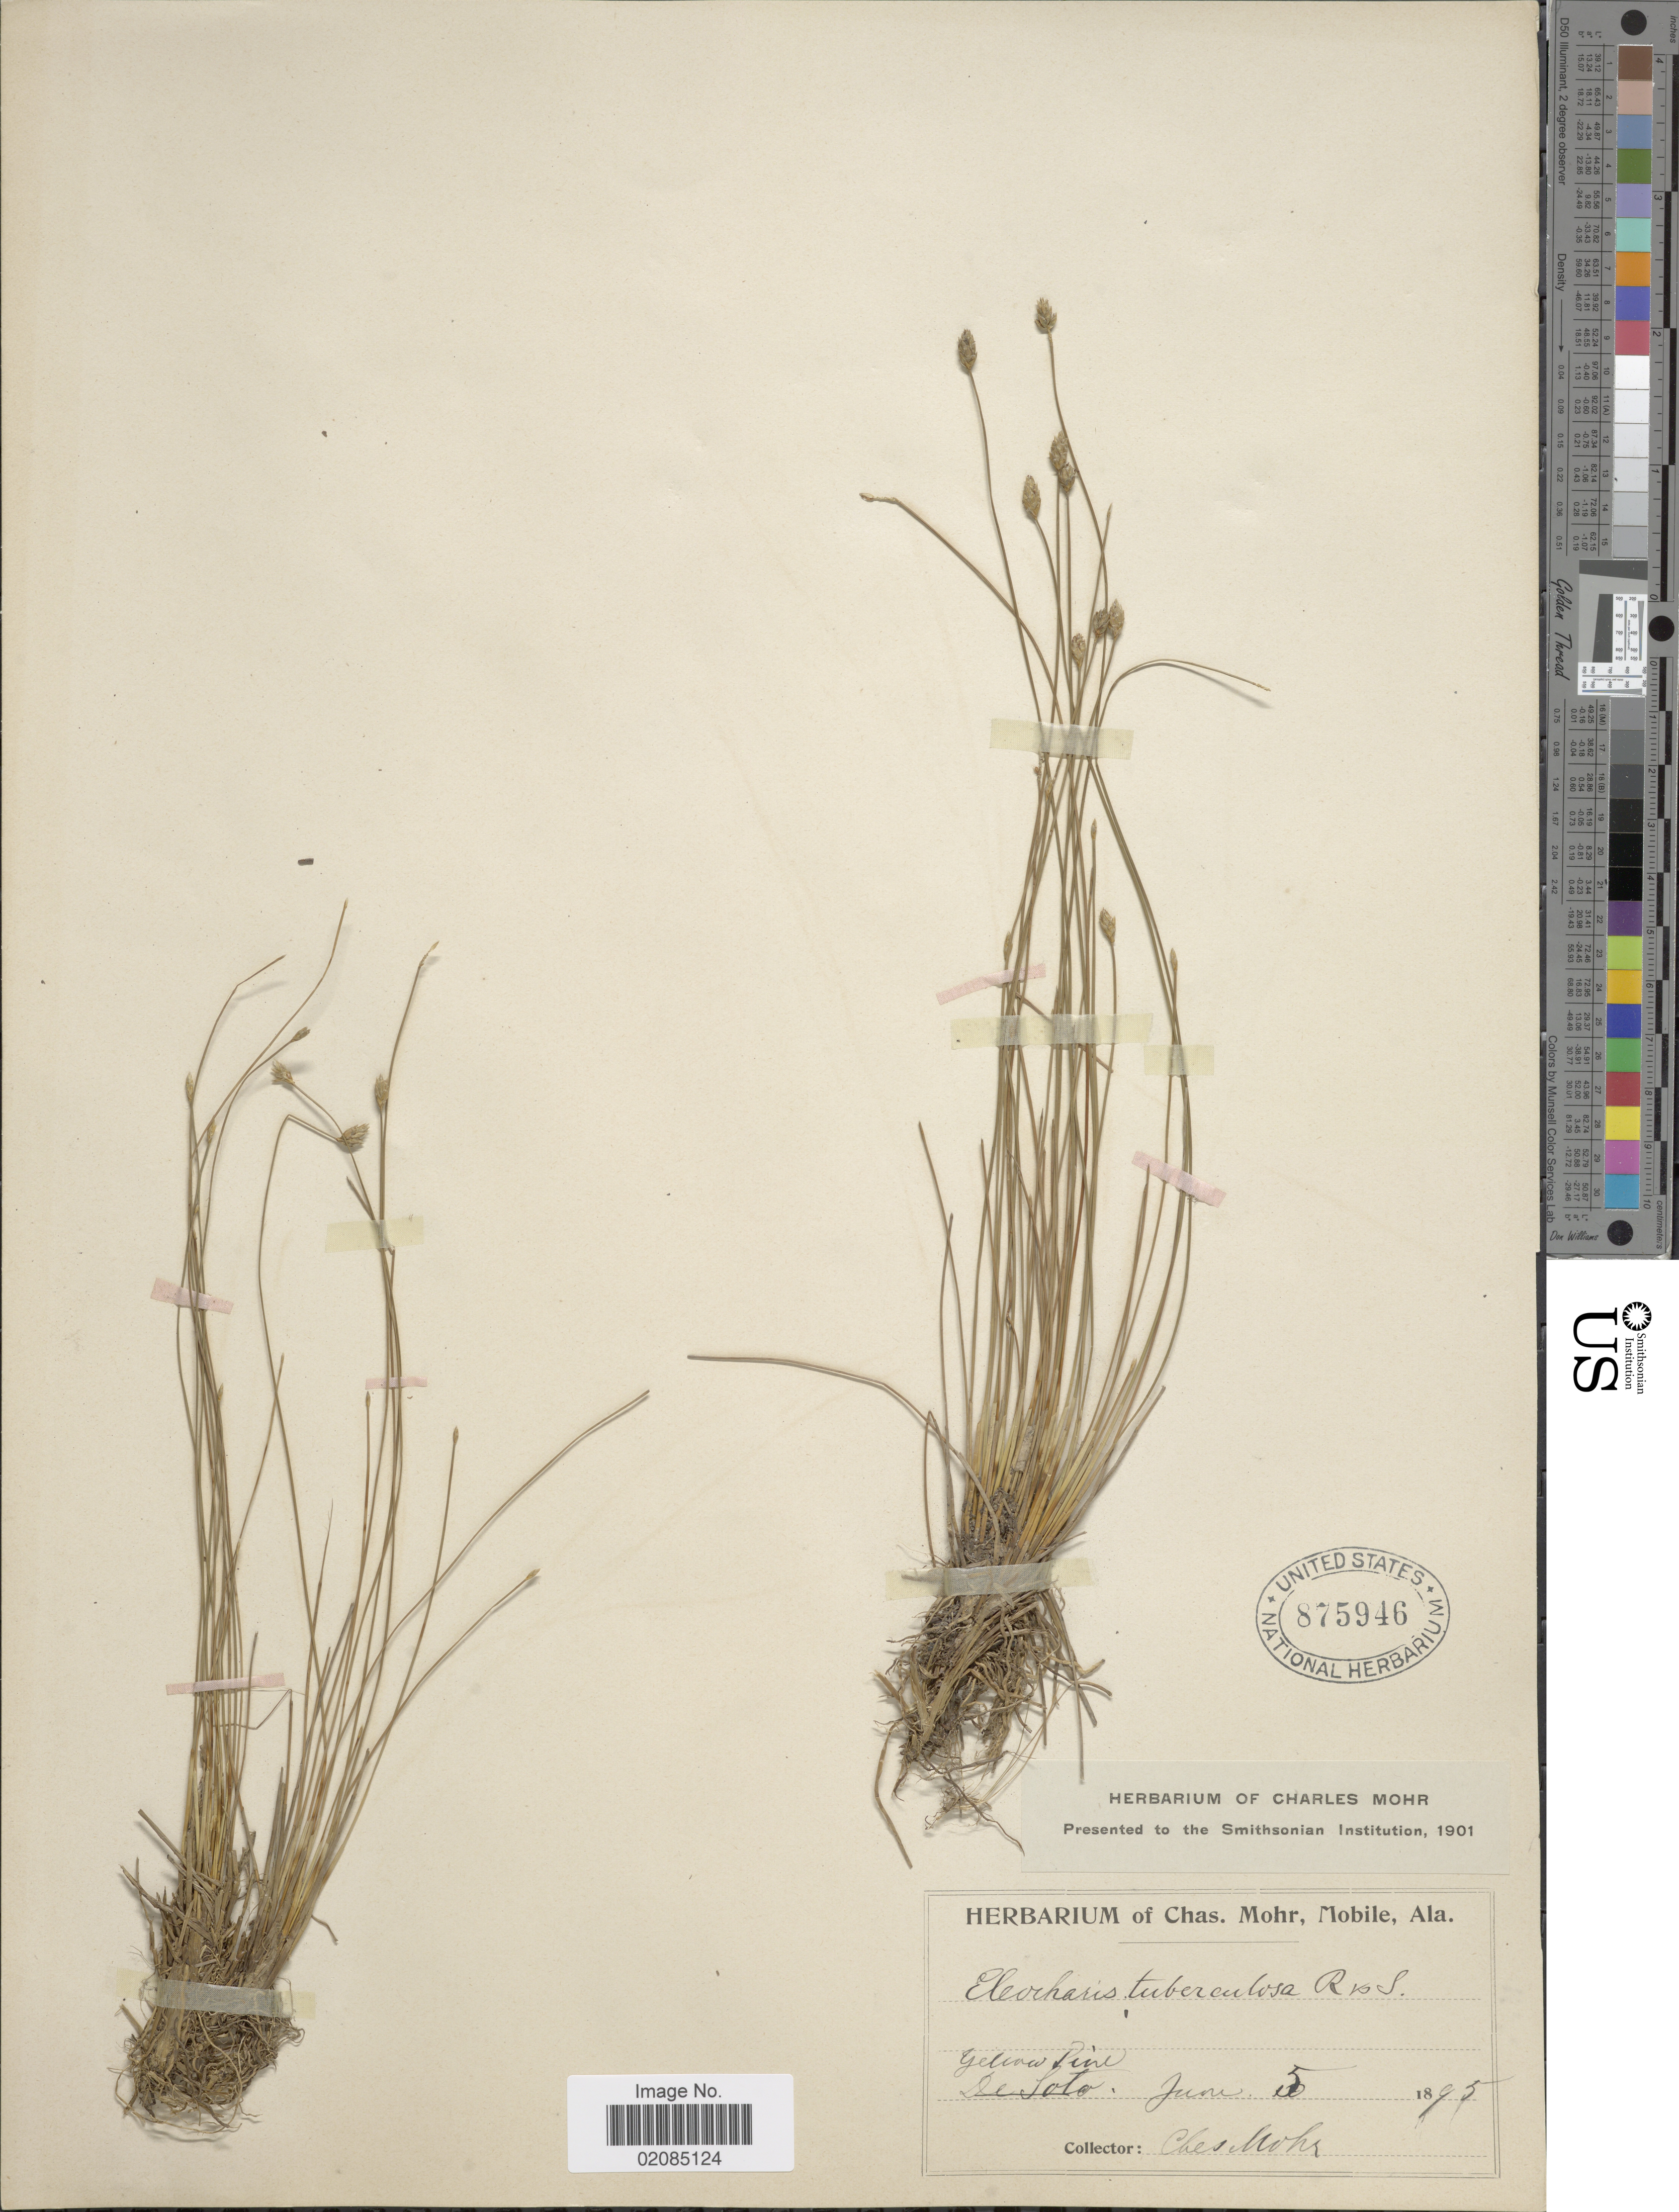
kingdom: Plantae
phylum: Tracheophyta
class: Liliopsida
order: Poales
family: Cyperaceae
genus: Eleocharis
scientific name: Eleocharis tuberculosa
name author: (Michx.) Roem. & Schult.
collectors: C. T. Mohr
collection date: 1895-06-05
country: United States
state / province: Alabama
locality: Yellow Pine.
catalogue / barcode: US 875946